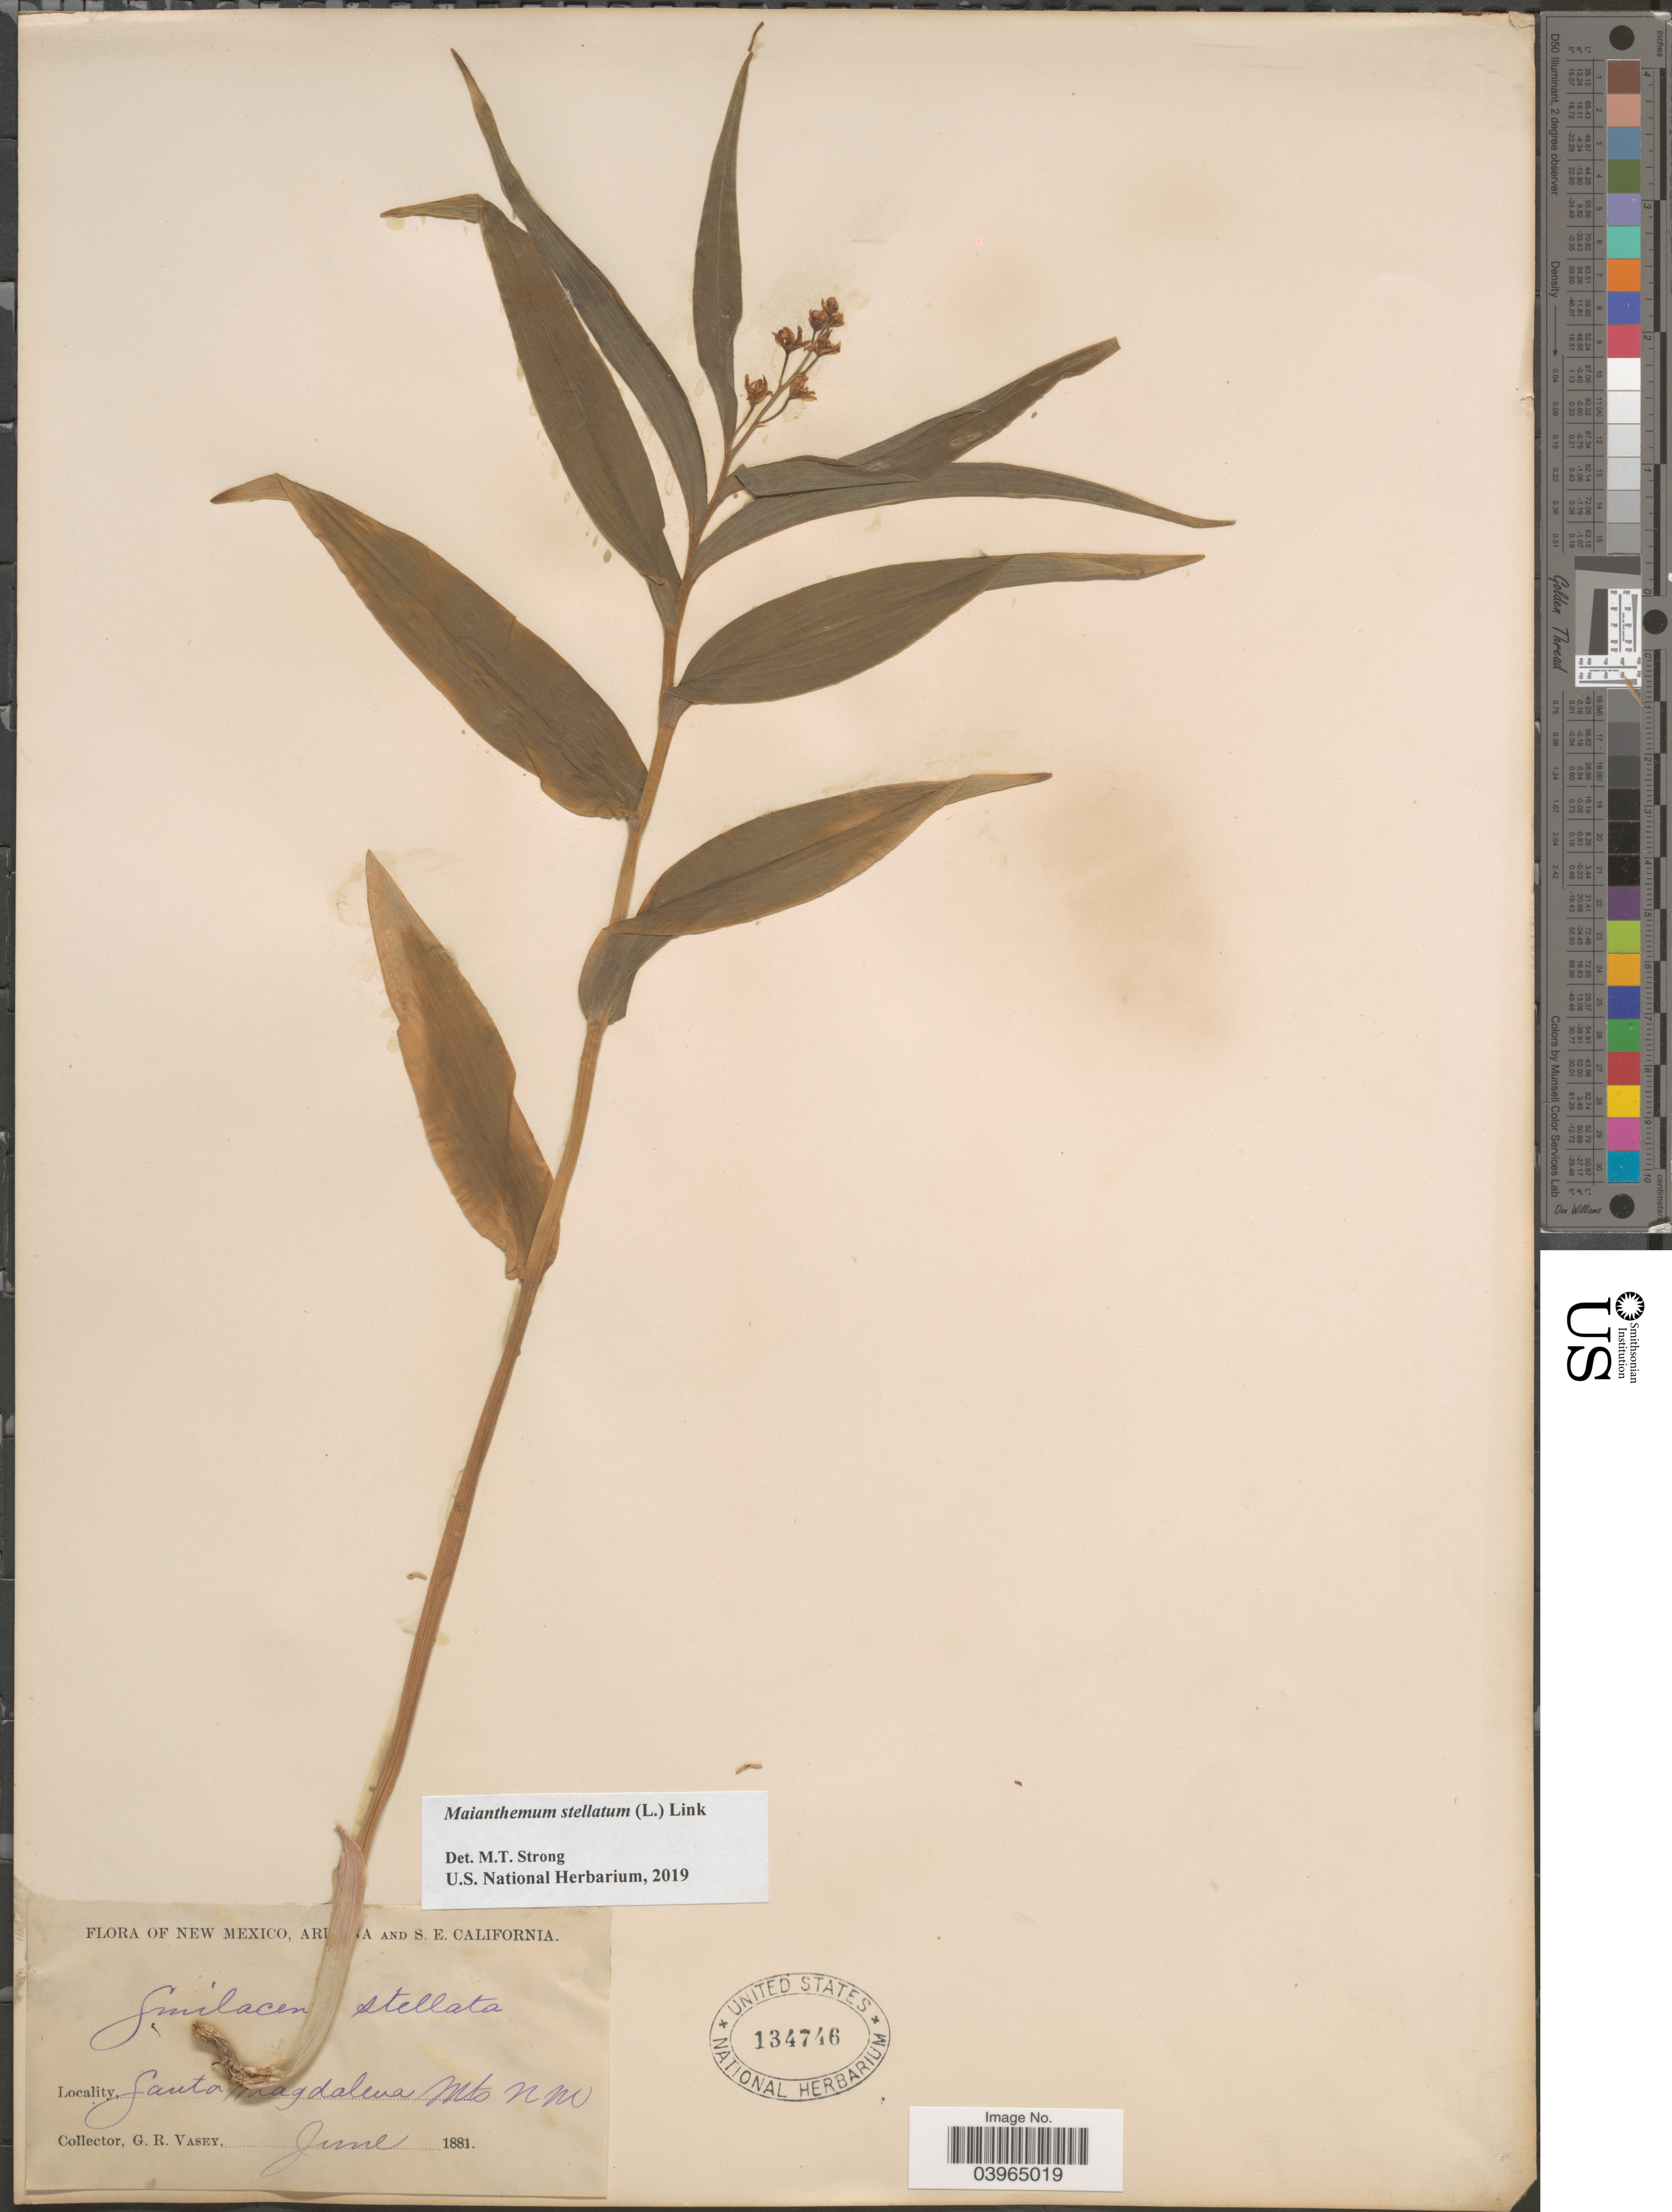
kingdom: Plantae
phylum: Tracheophyta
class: Liliopsida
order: Asparagales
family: Asparagaceae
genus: Maianthemum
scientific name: Maianthemum stellatum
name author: (L.) Link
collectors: G. R. Vasey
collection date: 1881-06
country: United States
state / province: New Mexico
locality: Santa Magdalena Mts.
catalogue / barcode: US 134746